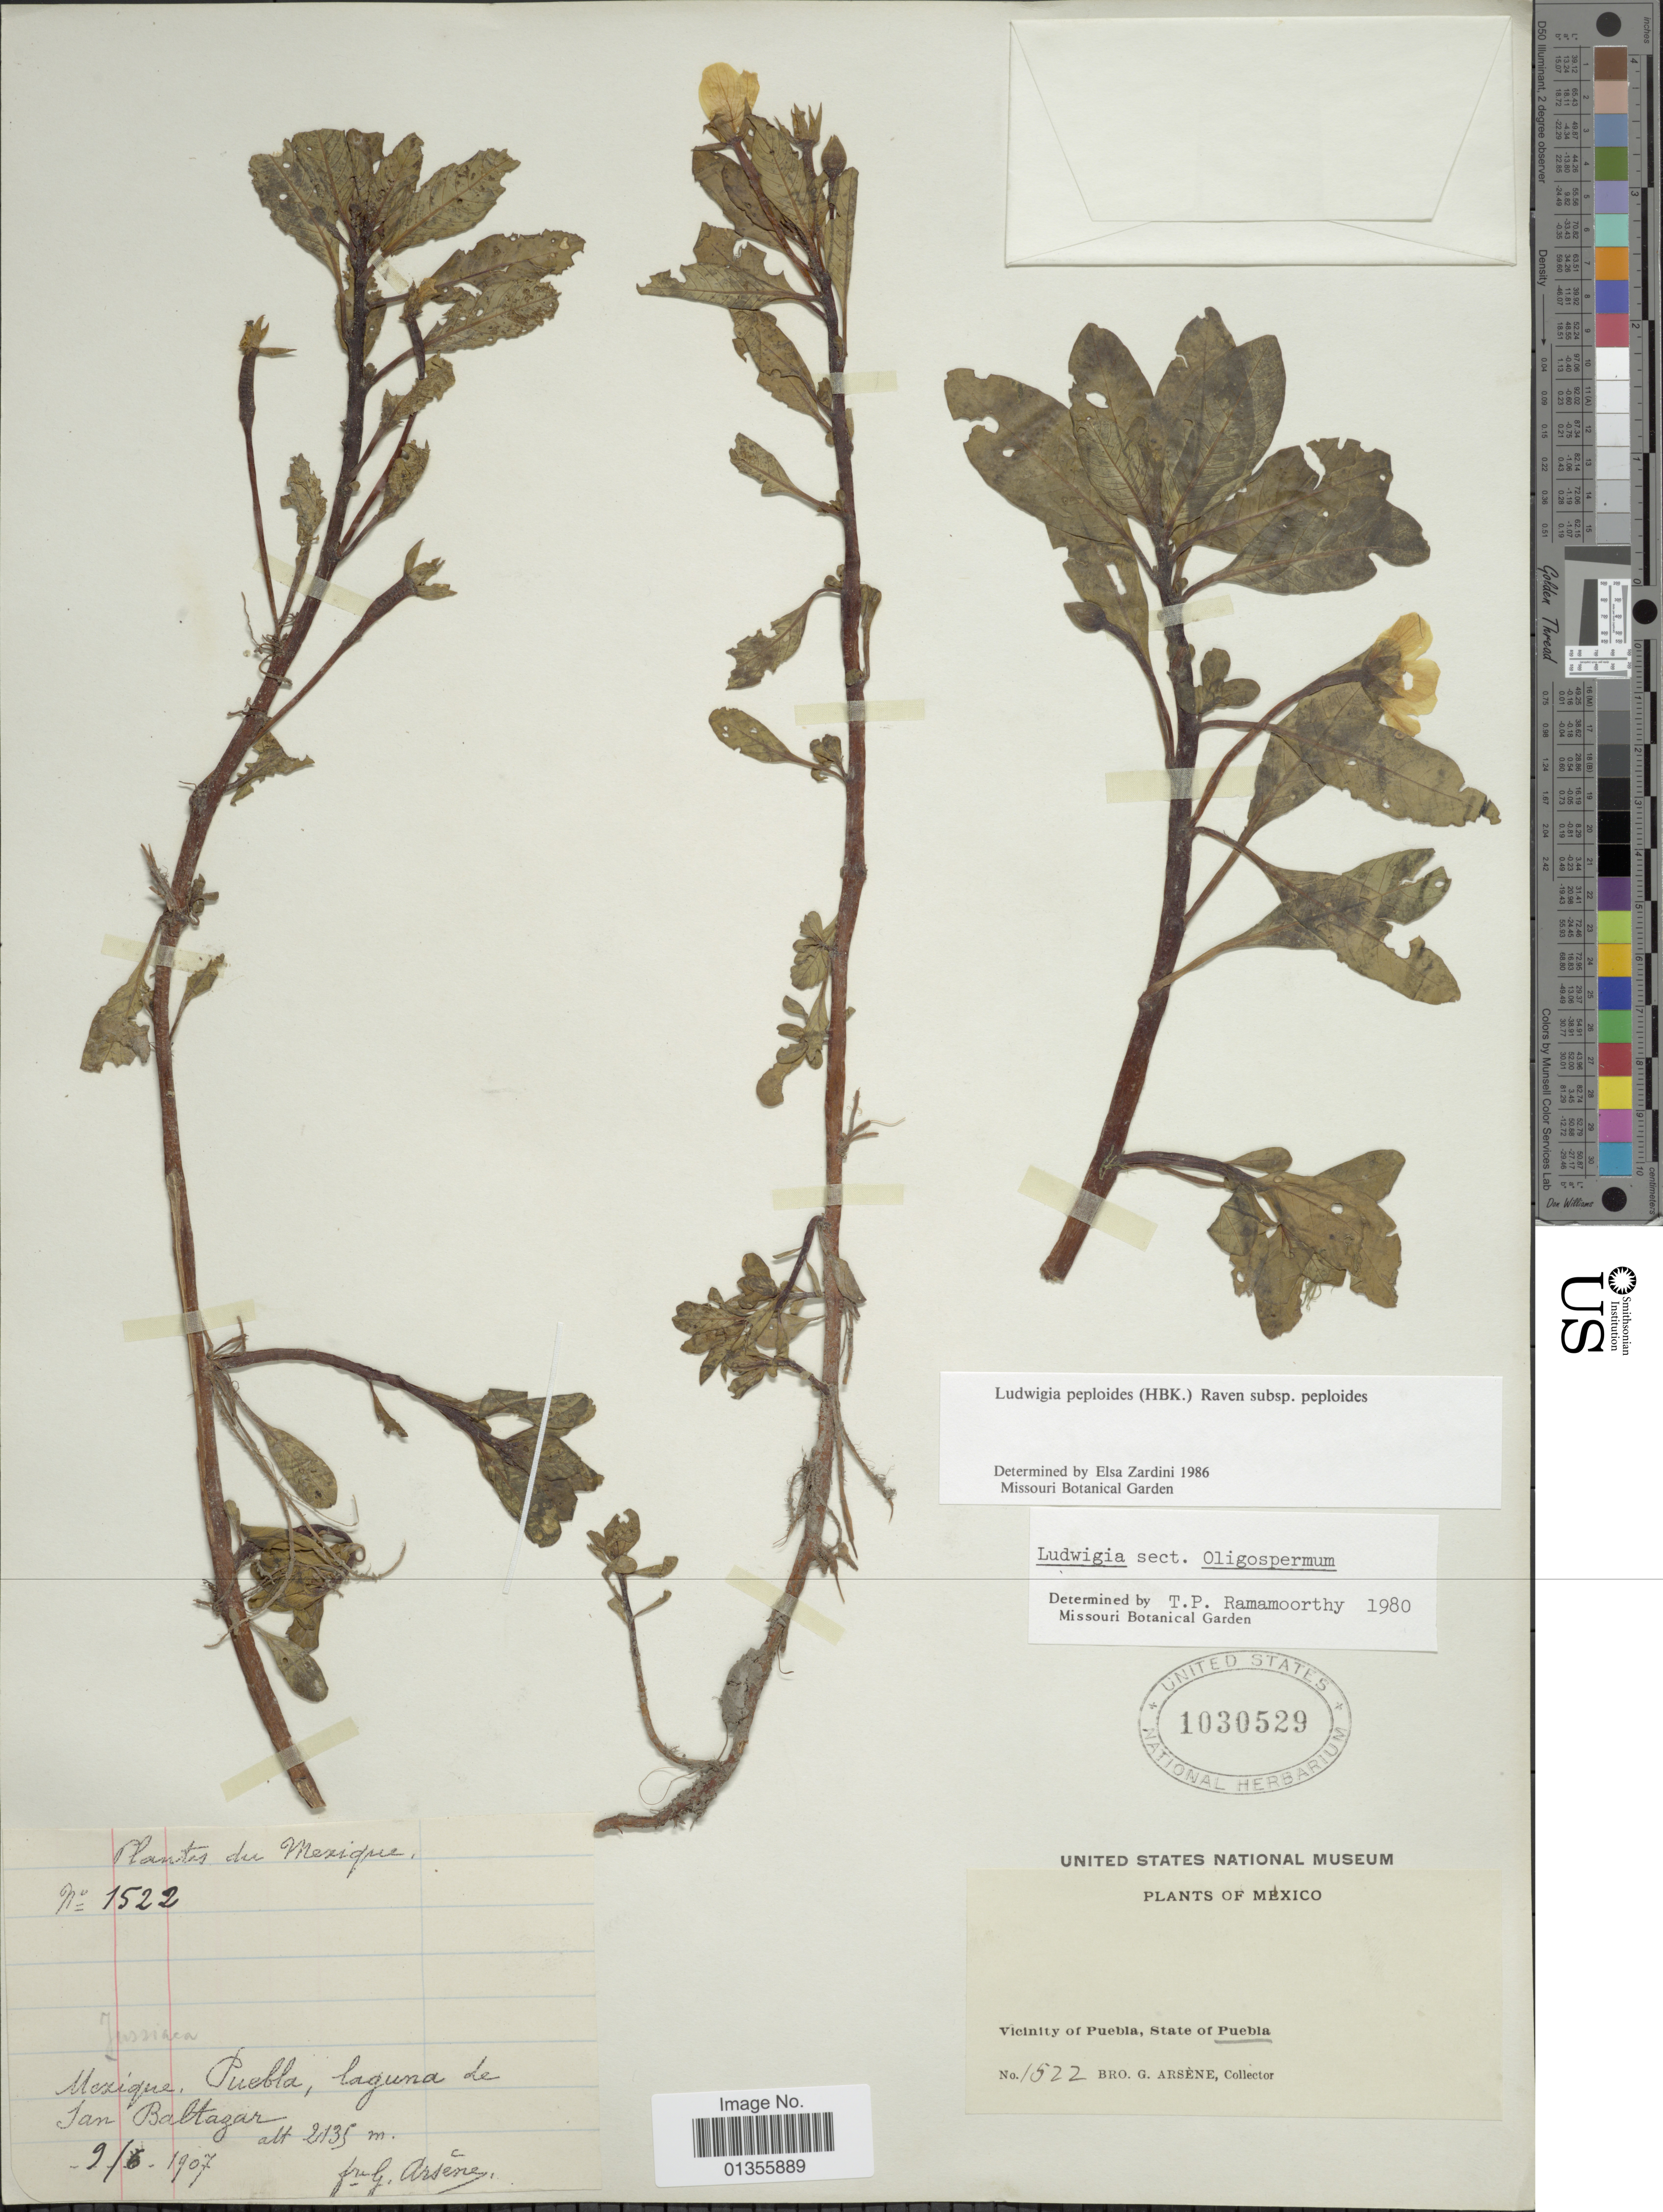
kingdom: Plantae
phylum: Tracheophyta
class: Magnoliopsida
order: Myrtales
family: Onagraceae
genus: Ludwigia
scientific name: Ludwigia peploides subsp. peploides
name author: (Kunth) P.H. Raven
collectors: Bro. G. Arsène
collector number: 1522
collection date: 1907-06-09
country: Mexico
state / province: Puebla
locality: Vicinity of Puebla, State of Puebla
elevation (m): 2135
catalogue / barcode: US 1030529